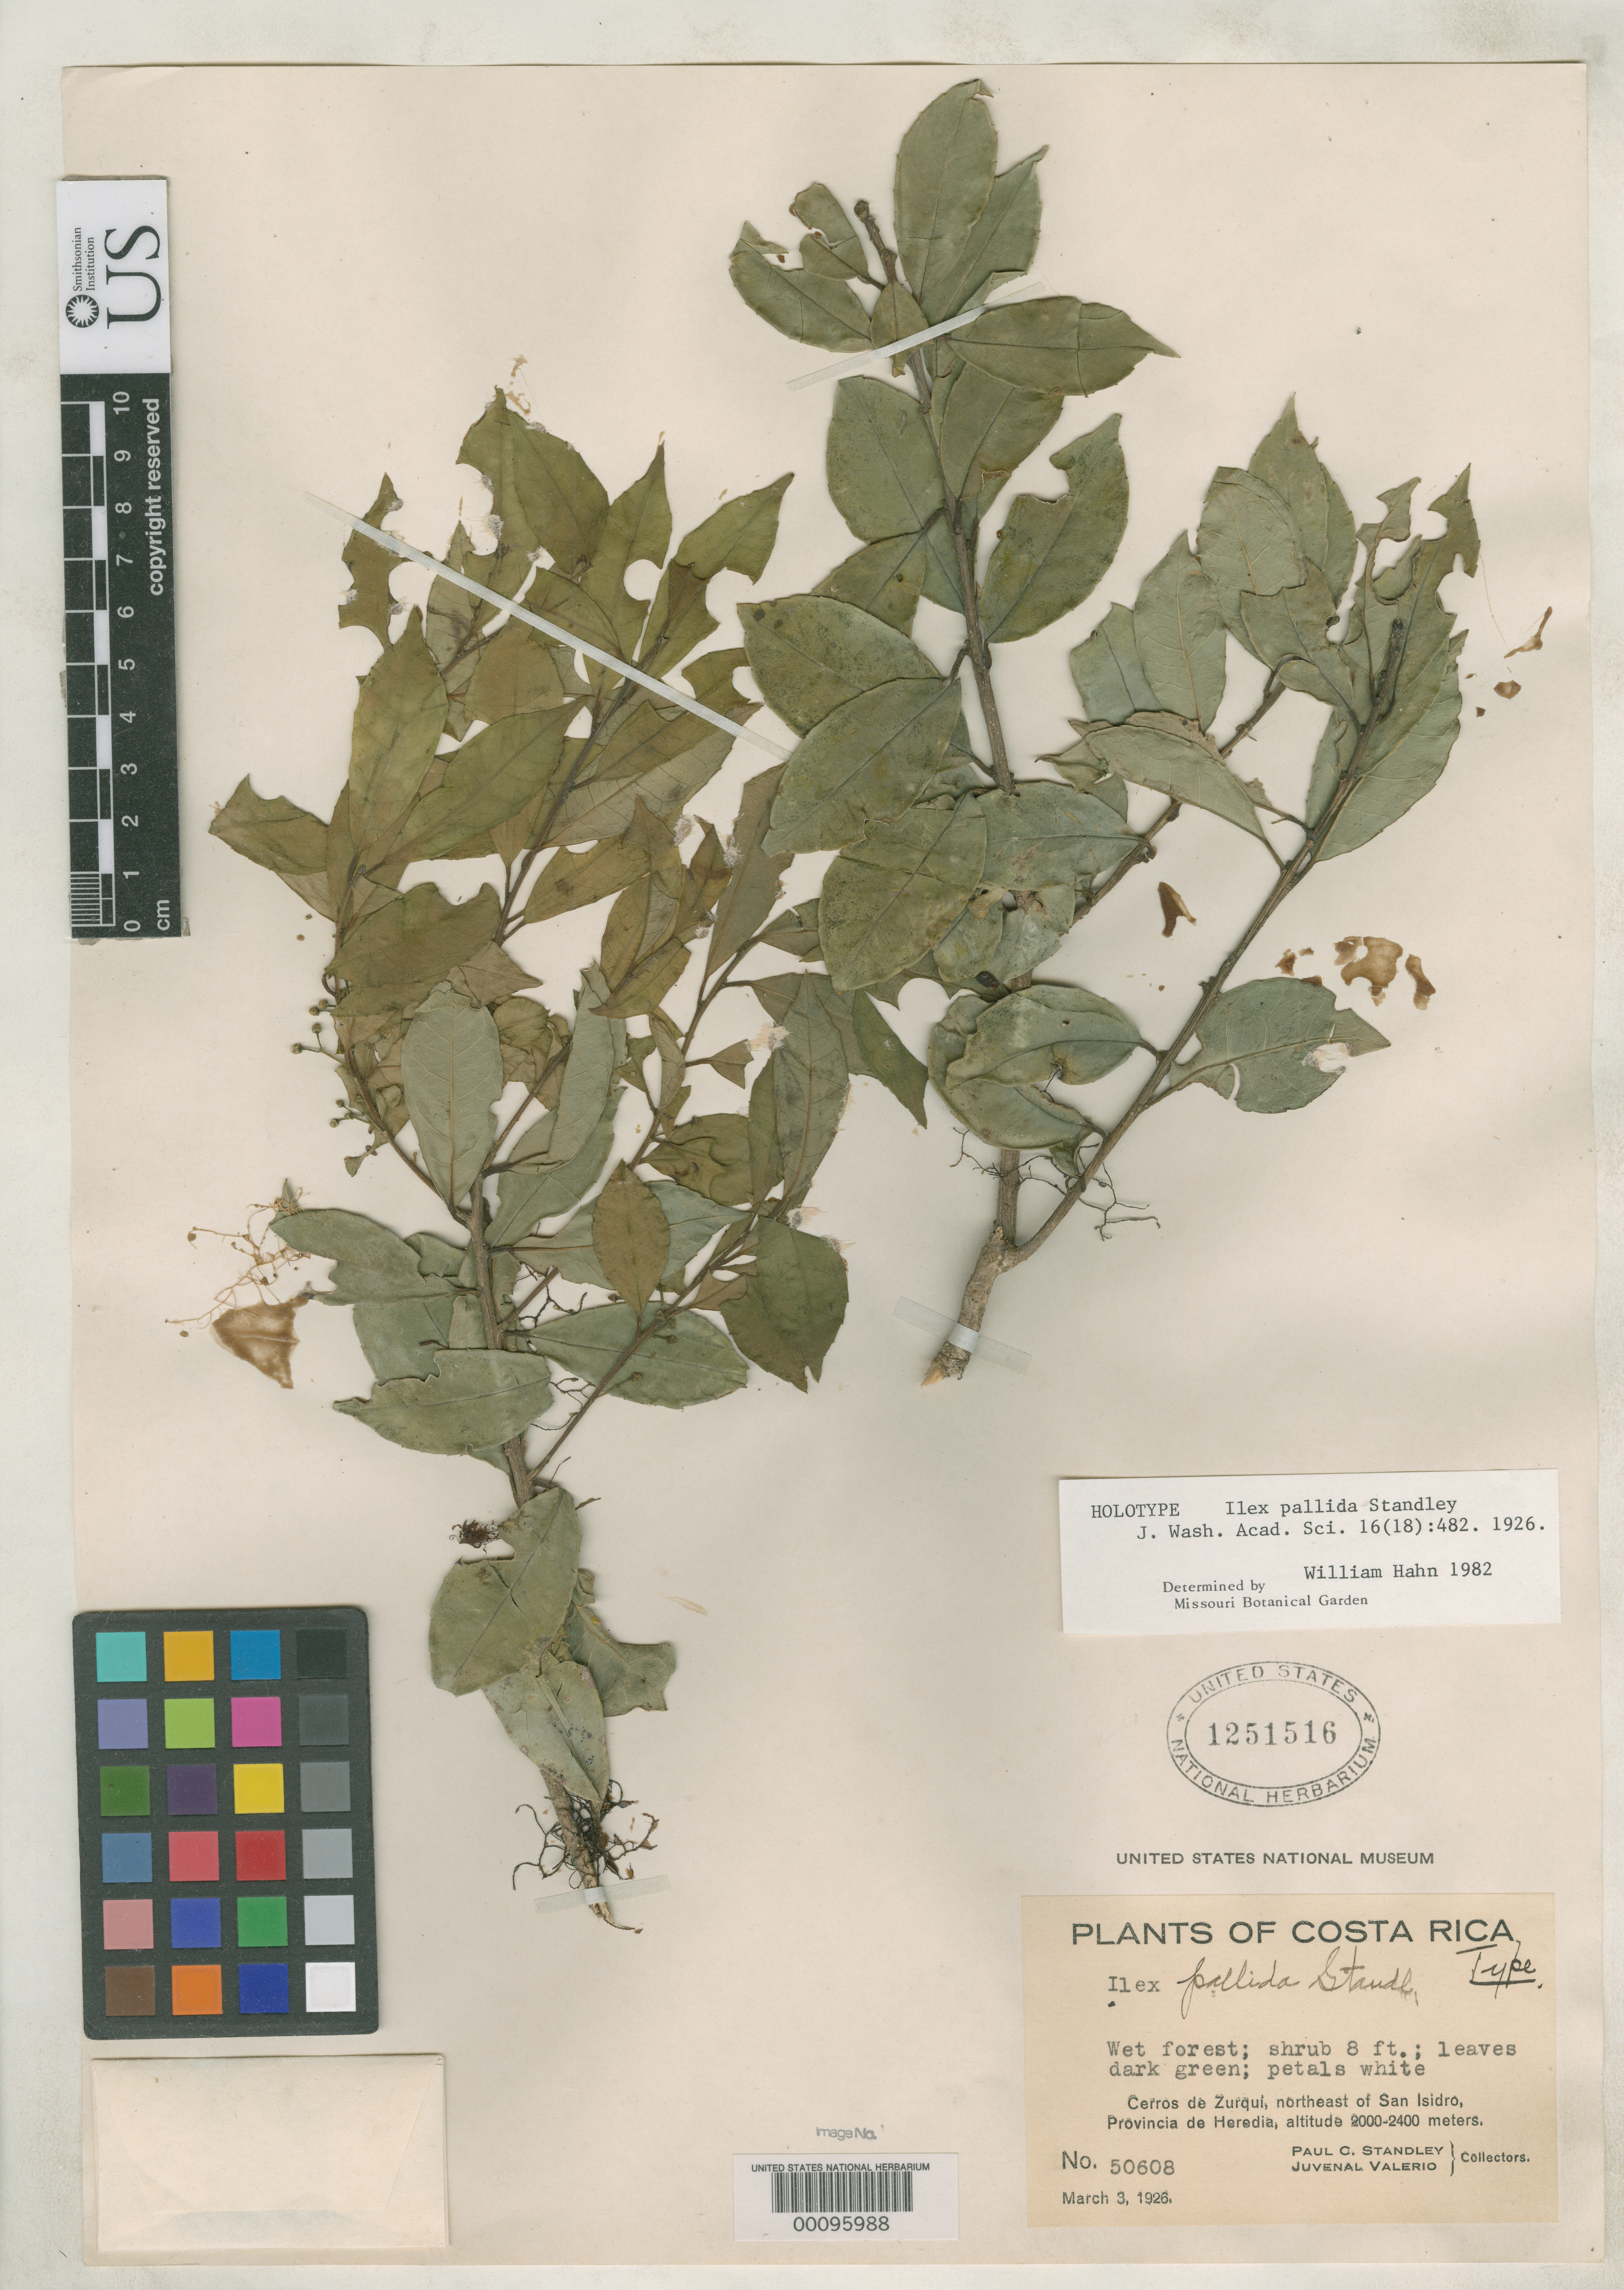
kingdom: Plantae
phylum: Tracheophyta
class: Magnoliopsida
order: Aquifoliales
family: Aquifoliaceae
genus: Ilex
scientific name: Ilex pallida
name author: Standl.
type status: Holotype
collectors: P. C. Standley & J. Valerio R.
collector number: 50608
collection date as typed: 03 Mar 1926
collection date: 1926-03-03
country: Costa Rica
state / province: Heredia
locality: Cerro de Zurqui, NE of San Isidro.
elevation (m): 2000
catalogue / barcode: US 1251516